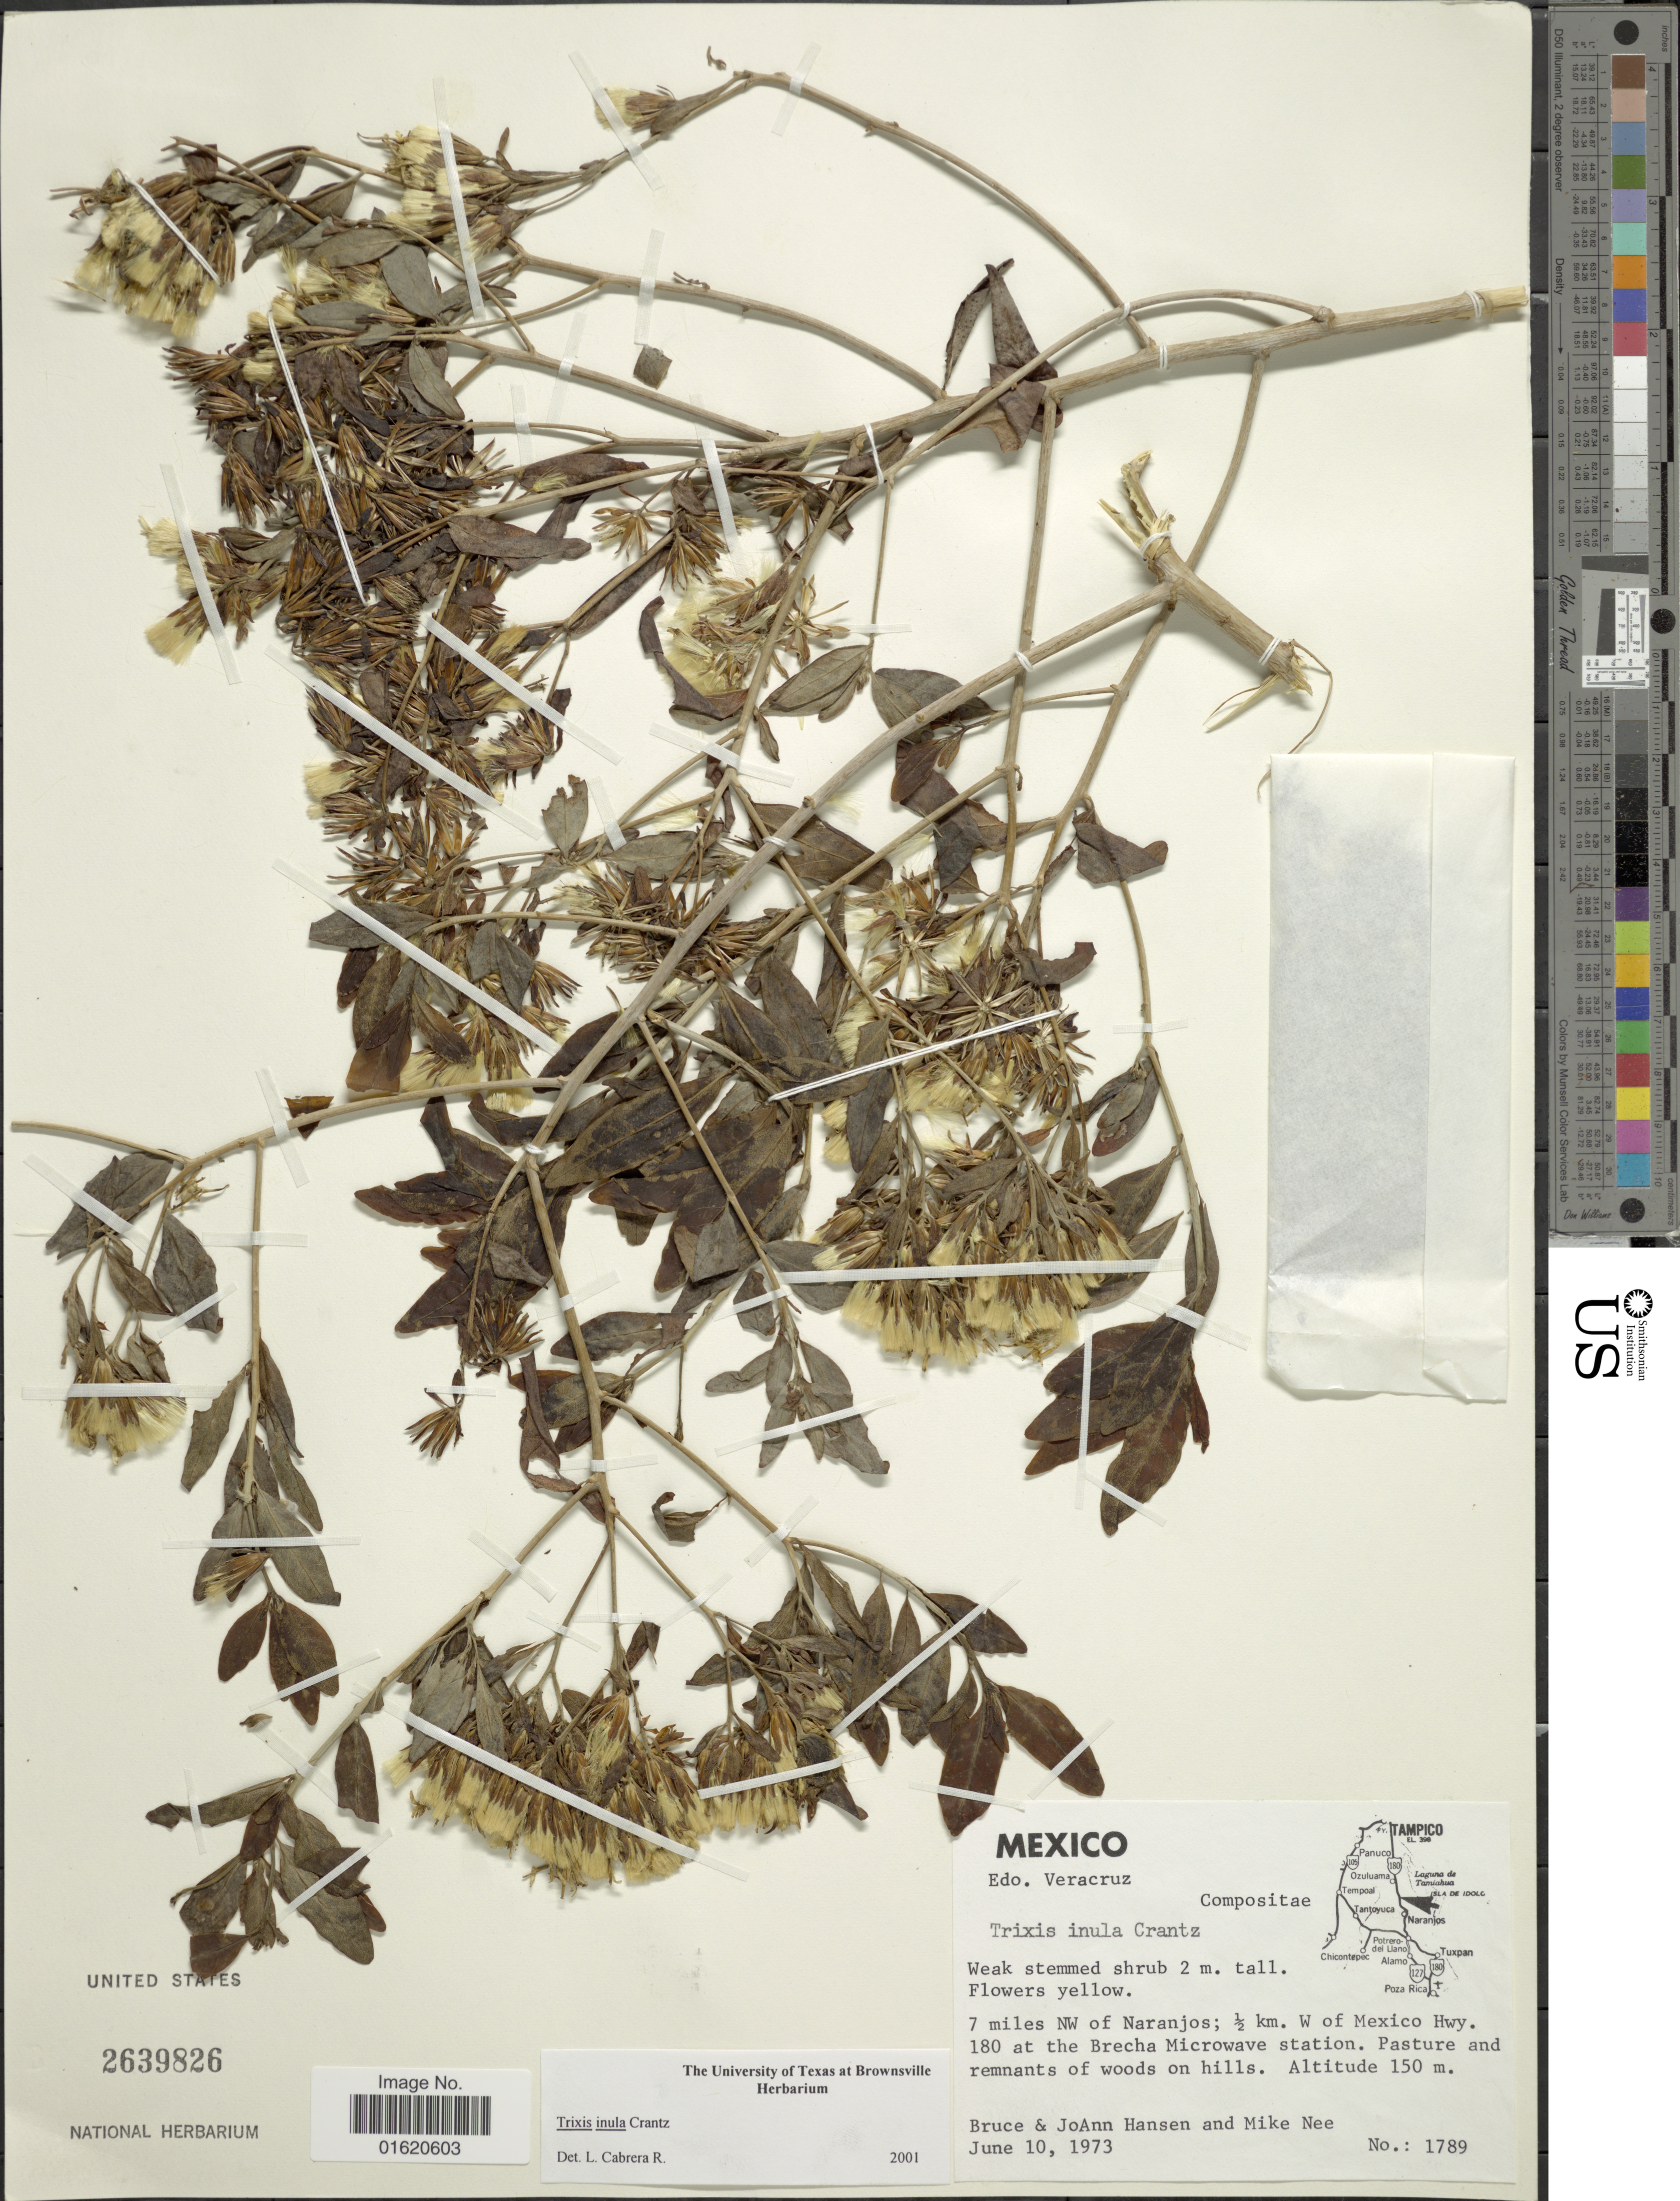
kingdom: Plantae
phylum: Tracheophyta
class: Magnoliopsida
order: Asterales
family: Asteraceae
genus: Trixis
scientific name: Trixis inula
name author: Crantz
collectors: B. Hansen, J. Hansen & M. Nee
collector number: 1789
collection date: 1973-06-10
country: Mexico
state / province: Veracruz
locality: Veracruz, 7 miles NW of Naranjos; 1/2 km. W. of Mexico Hwy., 180 at the Brecha Microwave station, pasture and remnants of woods and hills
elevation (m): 150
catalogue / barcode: US 2639826